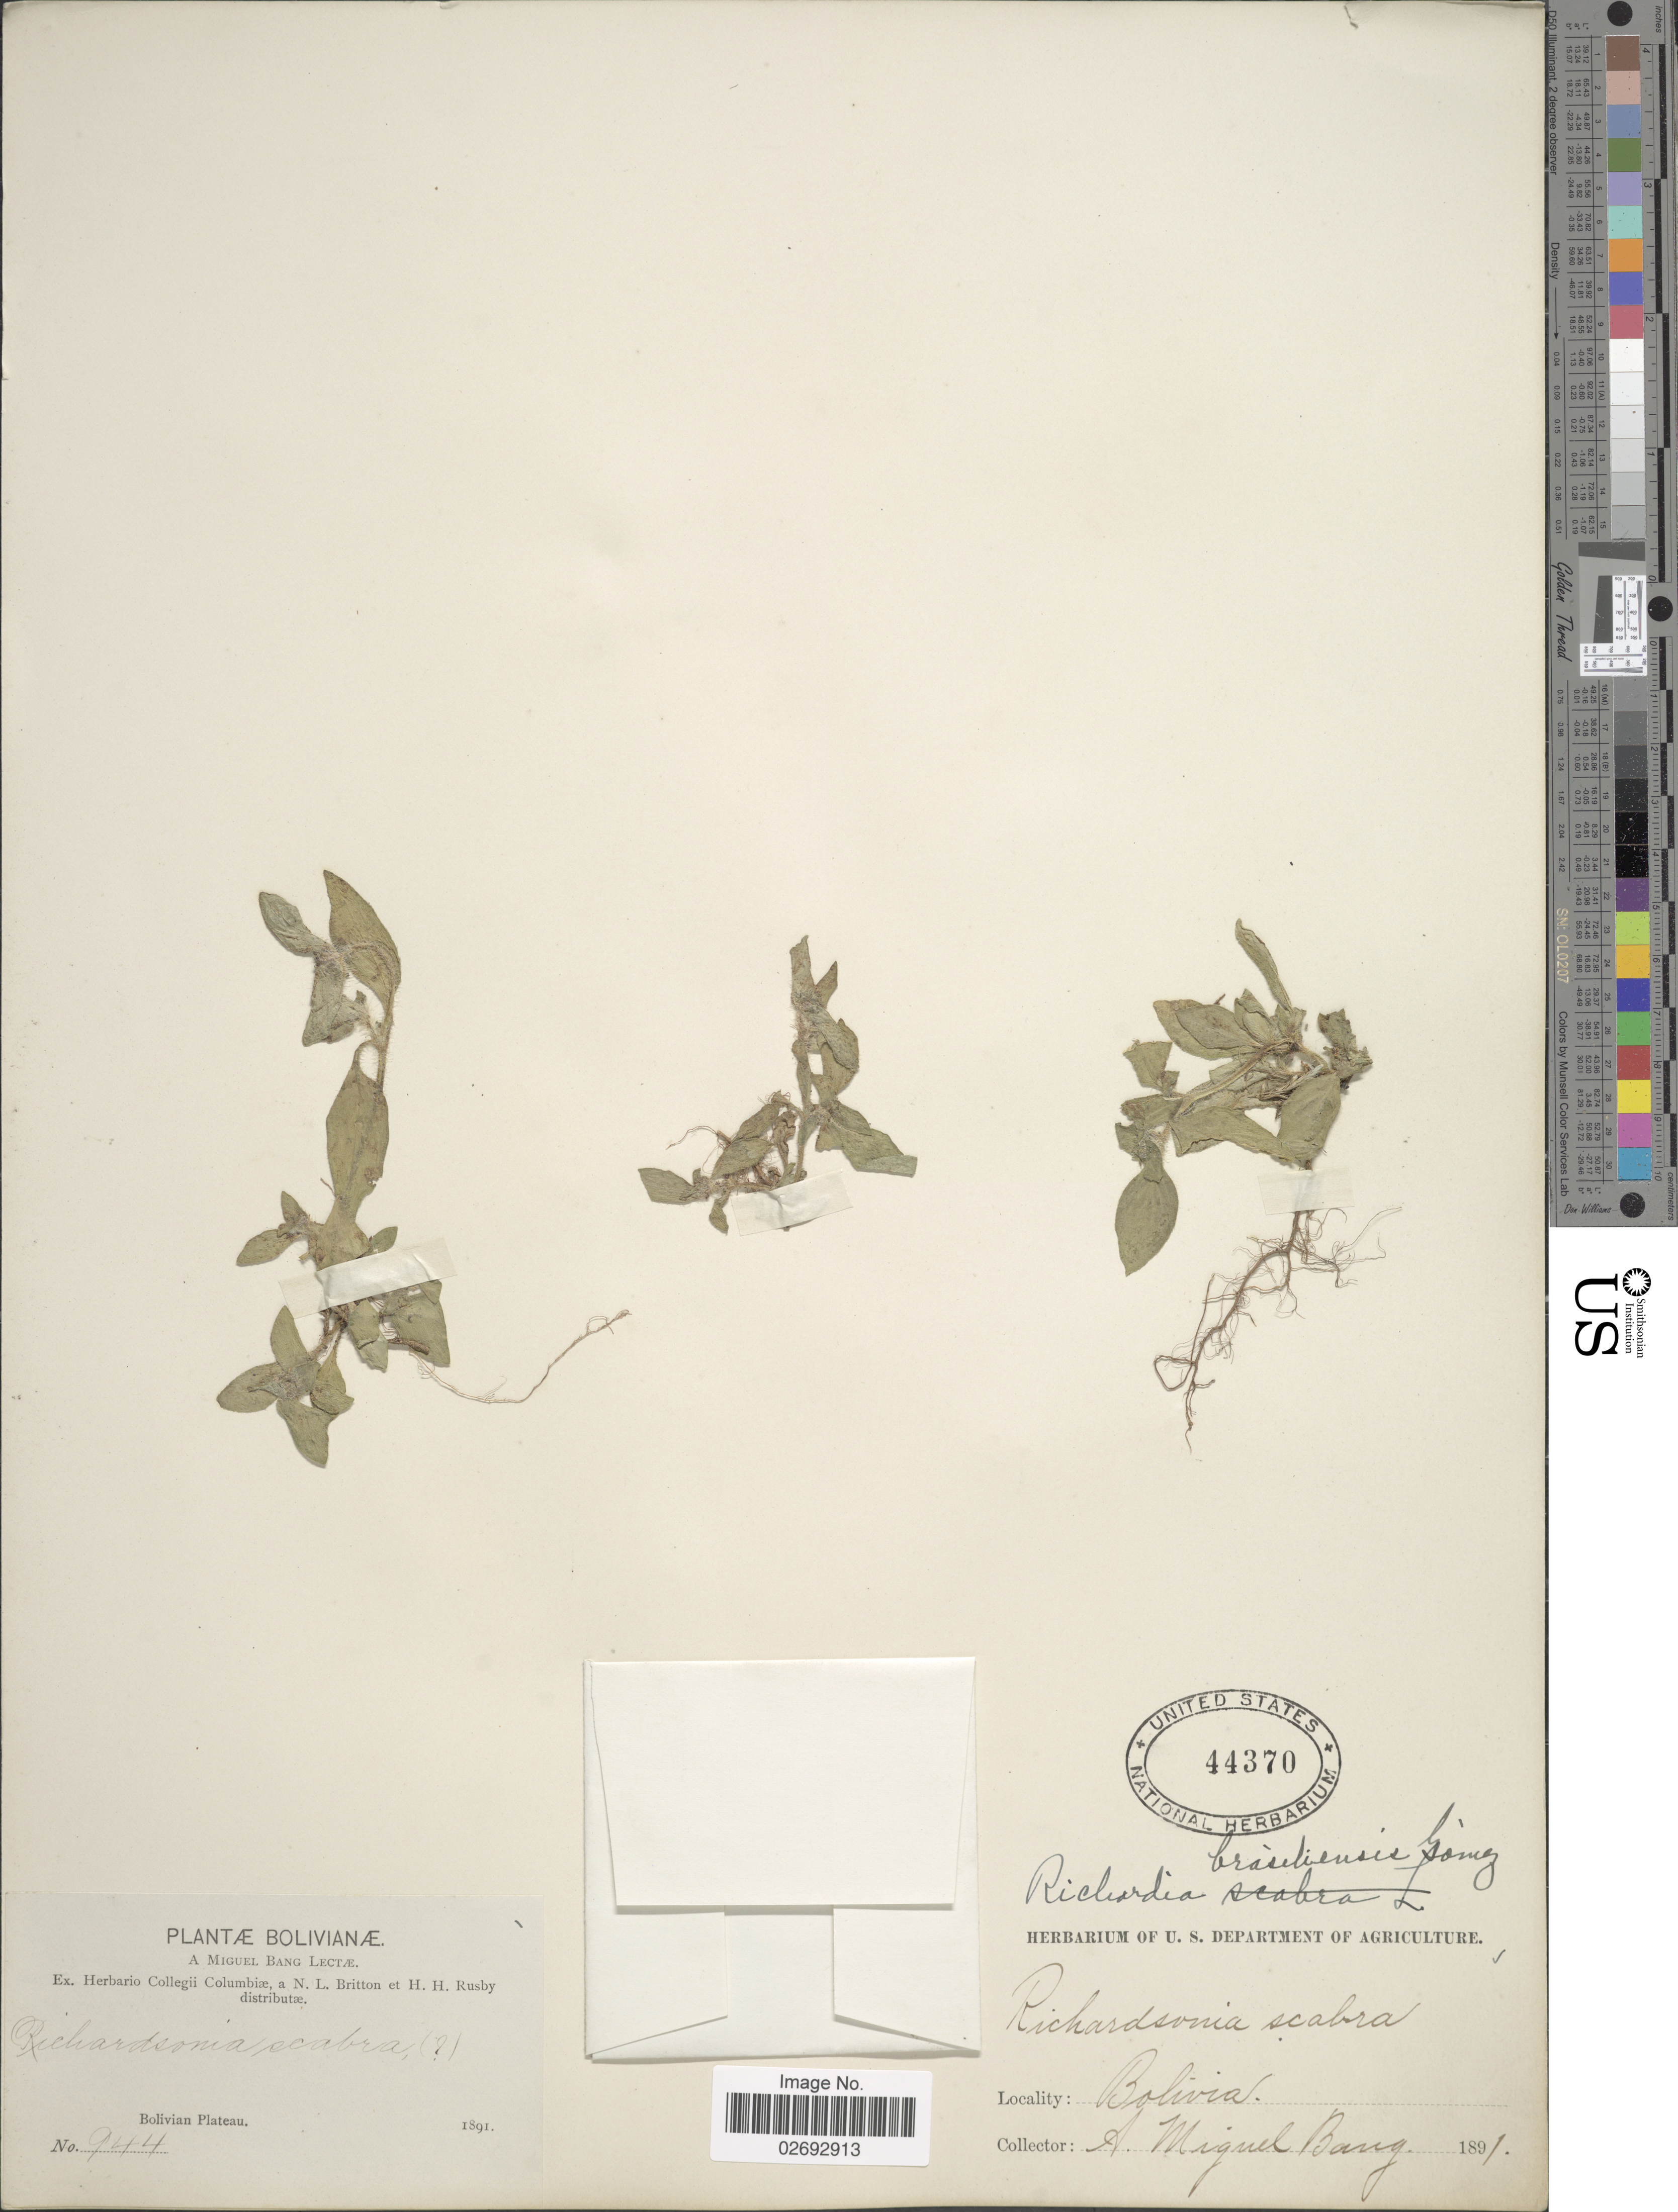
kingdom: Plantae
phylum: Tracheophyta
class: Magnoliopsida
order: Gentianales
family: Rubiaceae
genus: Richardia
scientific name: Richardia brasiliensis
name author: Gomes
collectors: M. Bang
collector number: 944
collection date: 1891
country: Bolivia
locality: Bolivian Plateau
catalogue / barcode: US 44370